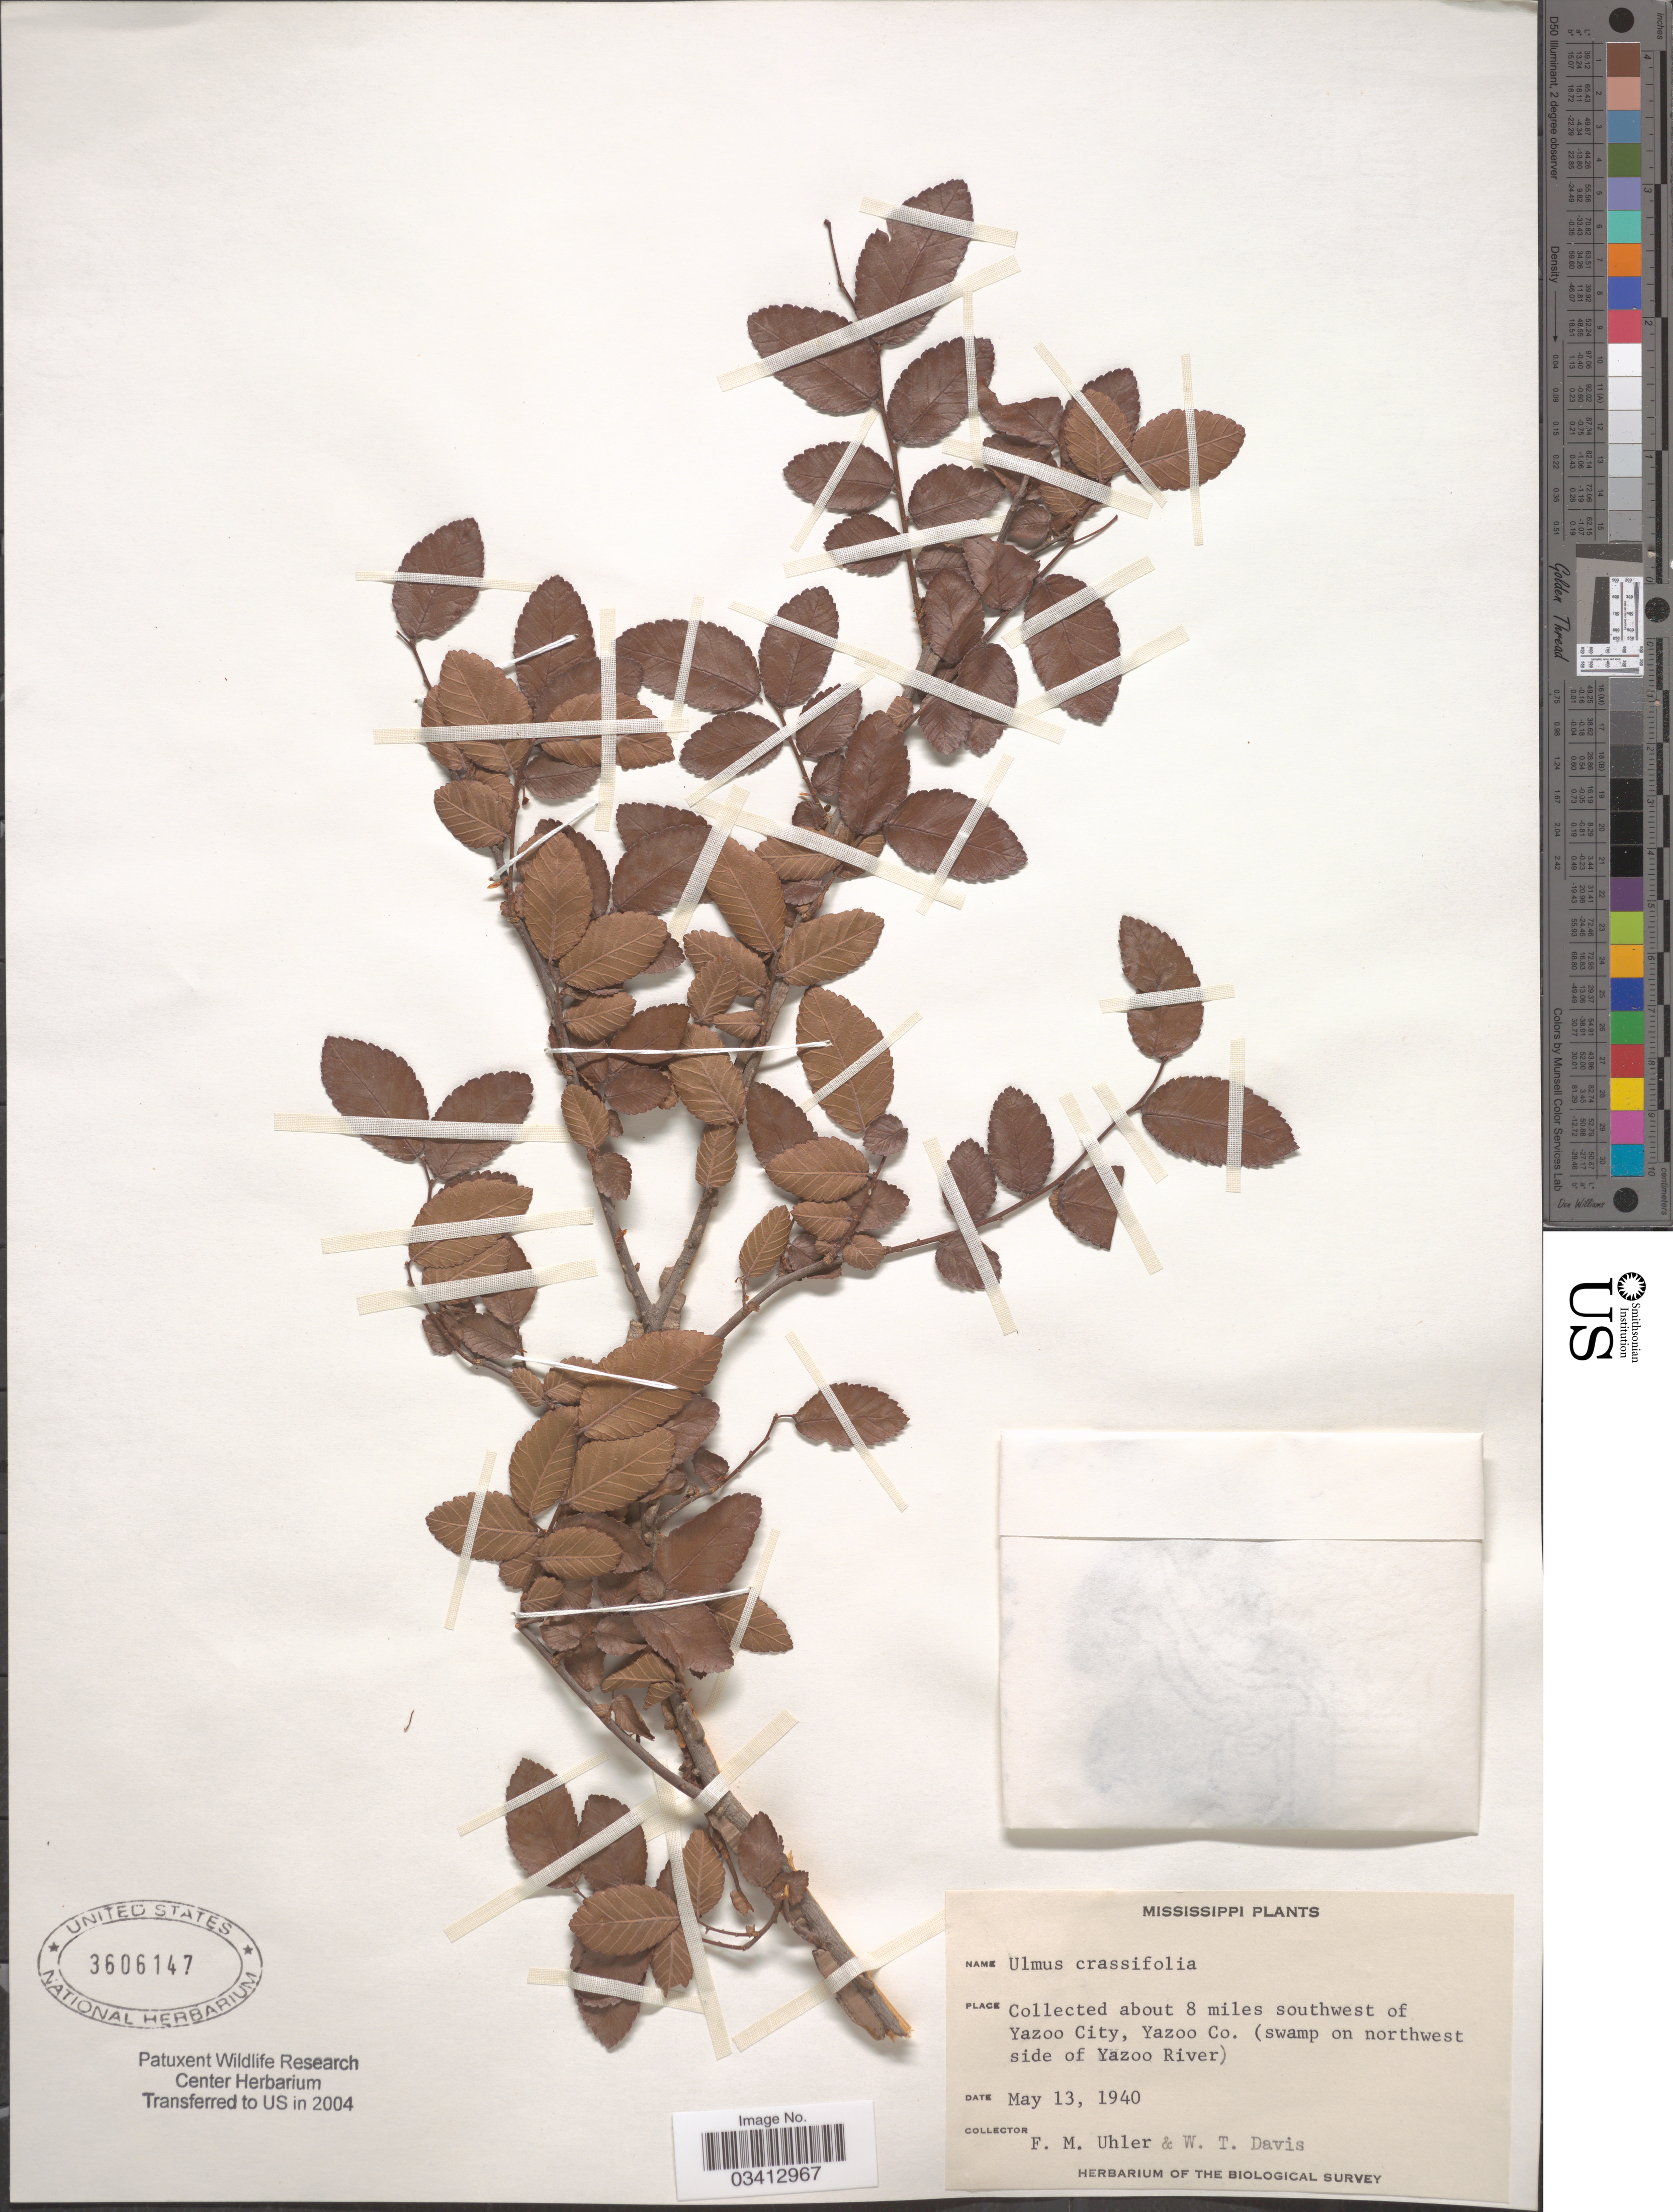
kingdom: Plantae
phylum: Tracheophyta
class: Magnoliopsida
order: Rosales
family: Ulmaceae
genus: Ulmus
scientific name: Ulmus crassifolia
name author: Nutt.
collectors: F. M. Uhler & W. Davis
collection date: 1940-05-13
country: United States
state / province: Mississippi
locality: Collected about 8 miles southwest of Yazoo City , Yazoo Co. (swamp on northwest side of Yazoo River).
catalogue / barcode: US 3606147